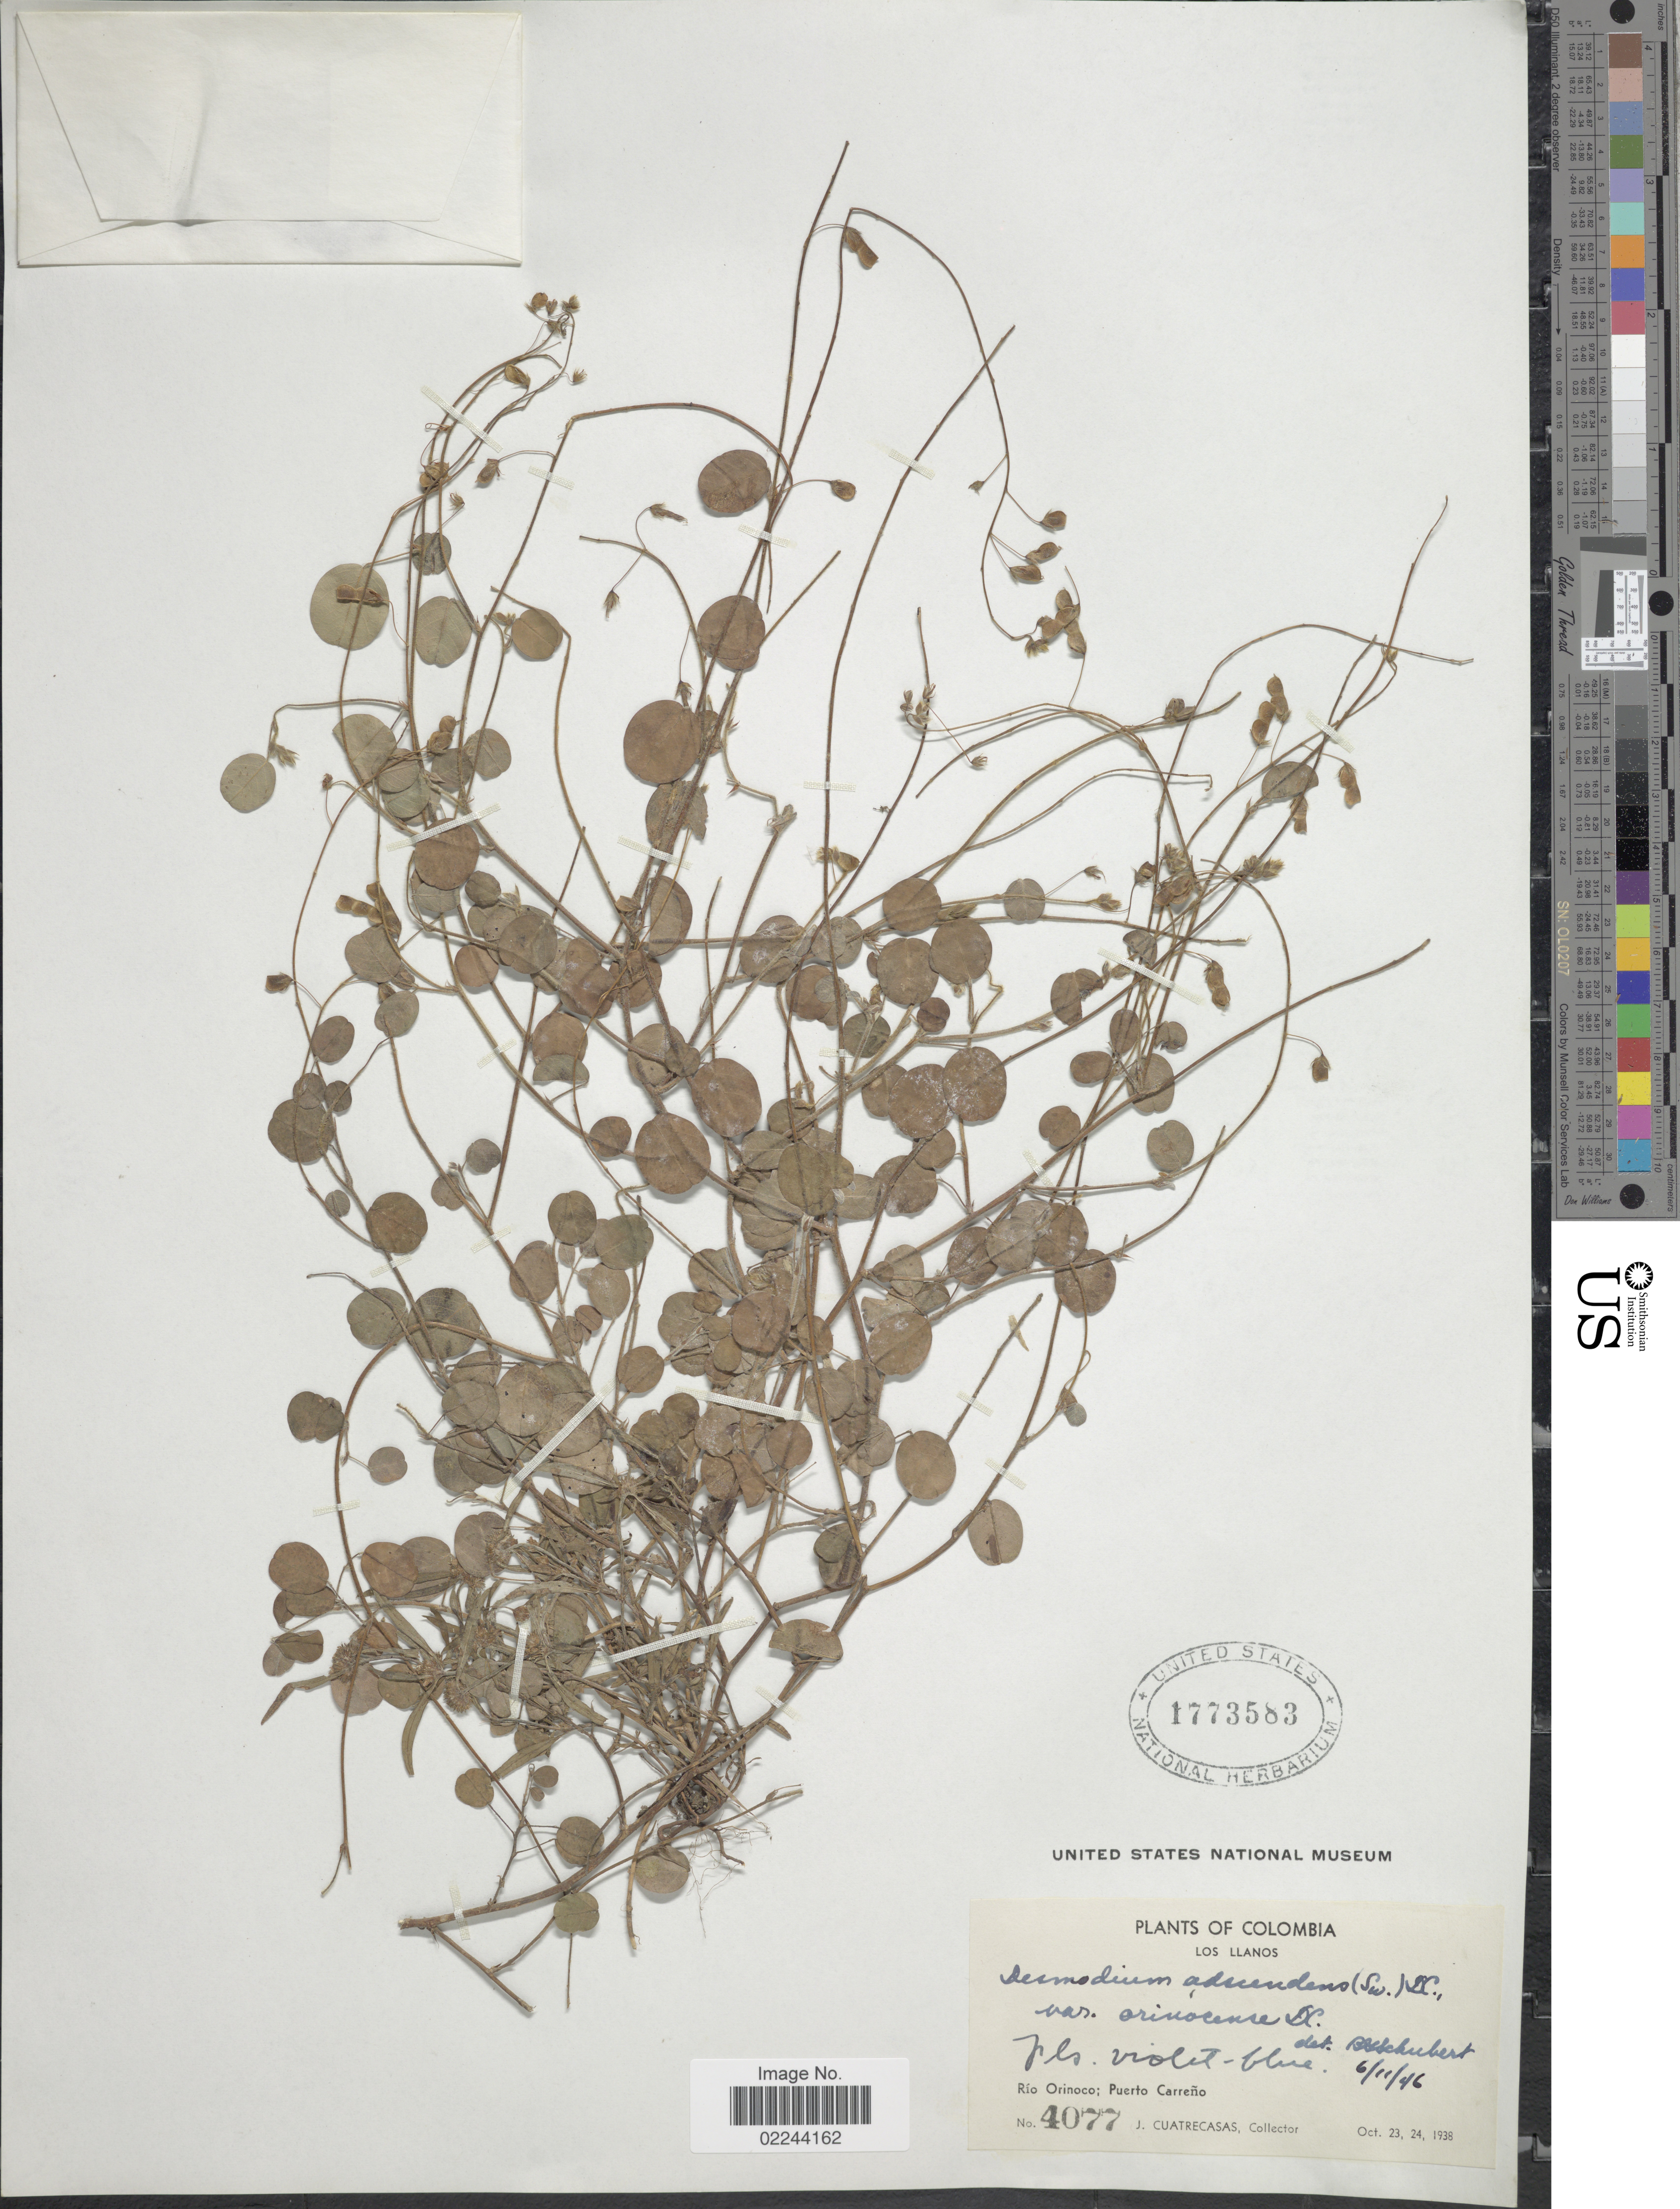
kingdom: Plantae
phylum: Tracheophyta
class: Magnoliopsida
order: Fabales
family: Fabaceae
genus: Grona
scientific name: Grona adscendens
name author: (Sw.) H. Ohashi & K. Ohashi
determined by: Strong, Mark T., (BOT), Smithsonian Institution - National Museum of Natural History (UNITED STATES)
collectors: J. Cuatrecasas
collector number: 4077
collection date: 1938-10-23/1938-10-24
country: Colombia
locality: Los Llanos, Río Orinoco; Puerto Carreño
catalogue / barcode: US 1773583